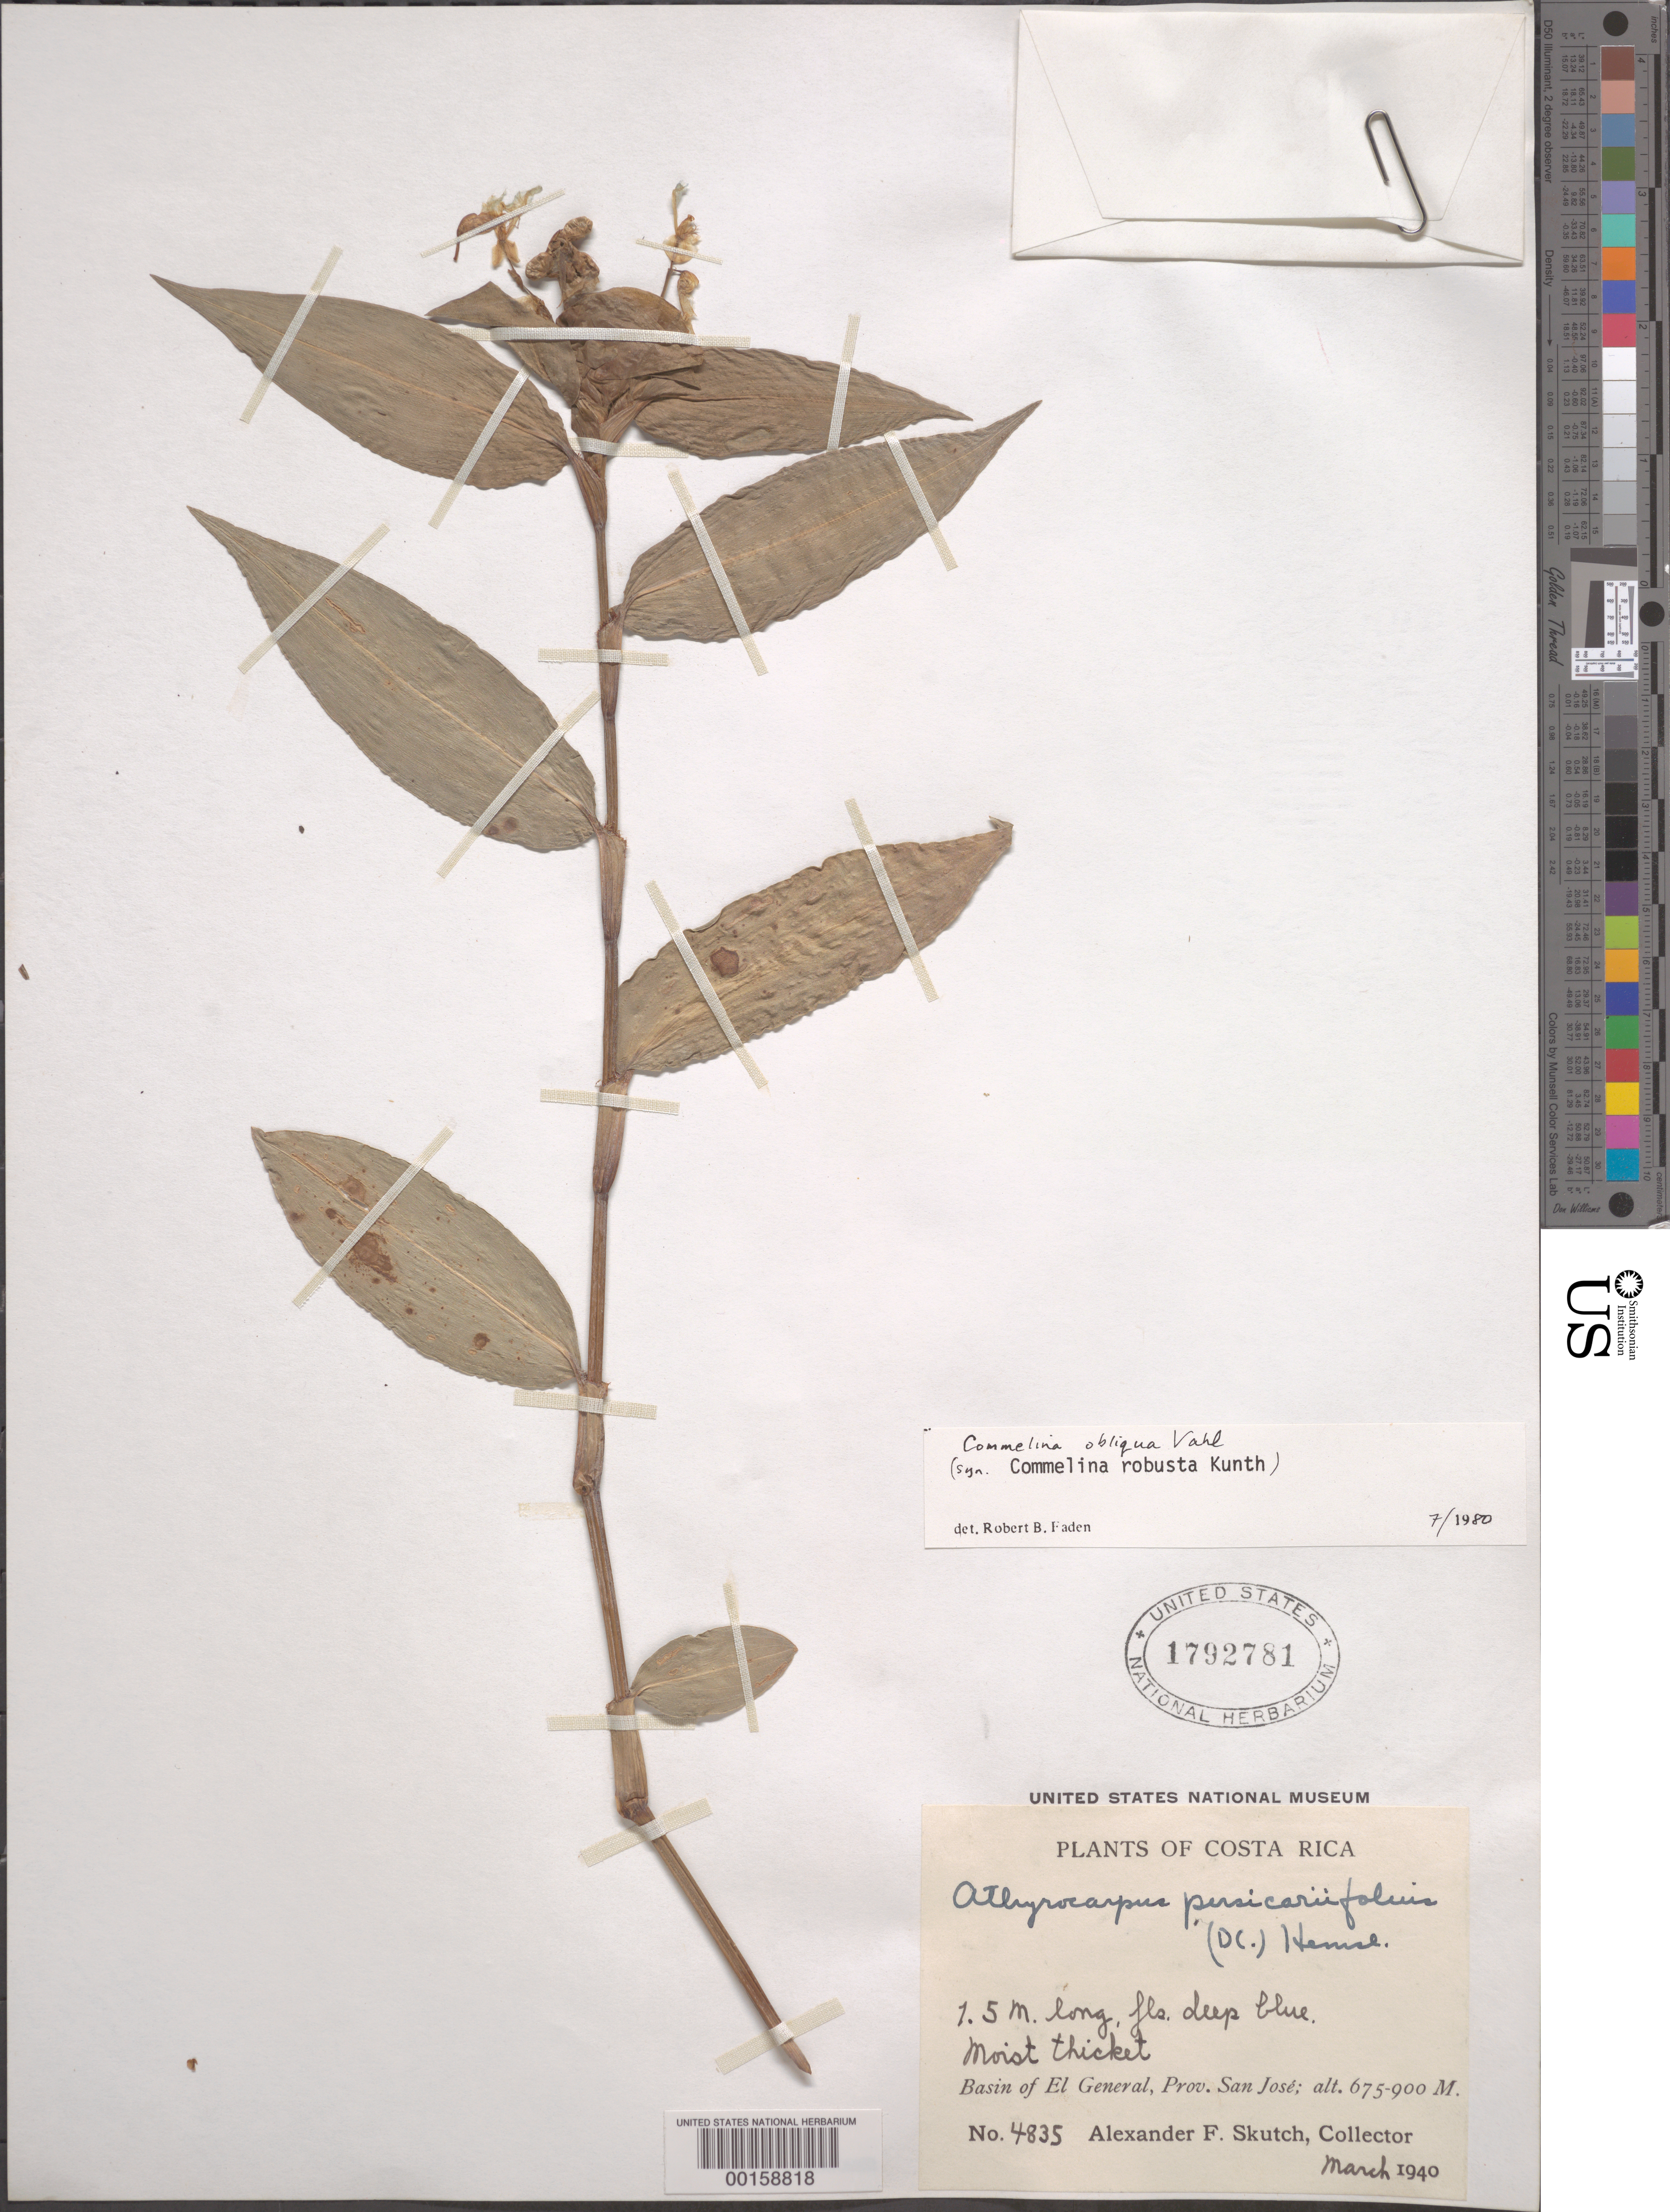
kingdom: Plantae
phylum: Tracheophyta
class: Liliopsida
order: Commelinales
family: Commelinaceae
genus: Commelina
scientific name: Commelina obliqua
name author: Vahl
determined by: Faden, Robert B., (US), Smithsonian Institution - National Museum of Natural History (UNITED STATES)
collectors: A. F. Skutch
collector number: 4835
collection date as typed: Mar 1940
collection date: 1940-03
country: Costa Rica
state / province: San José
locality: Basin of el general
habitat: Moist thicket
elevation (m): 675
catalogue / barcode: US 1792781